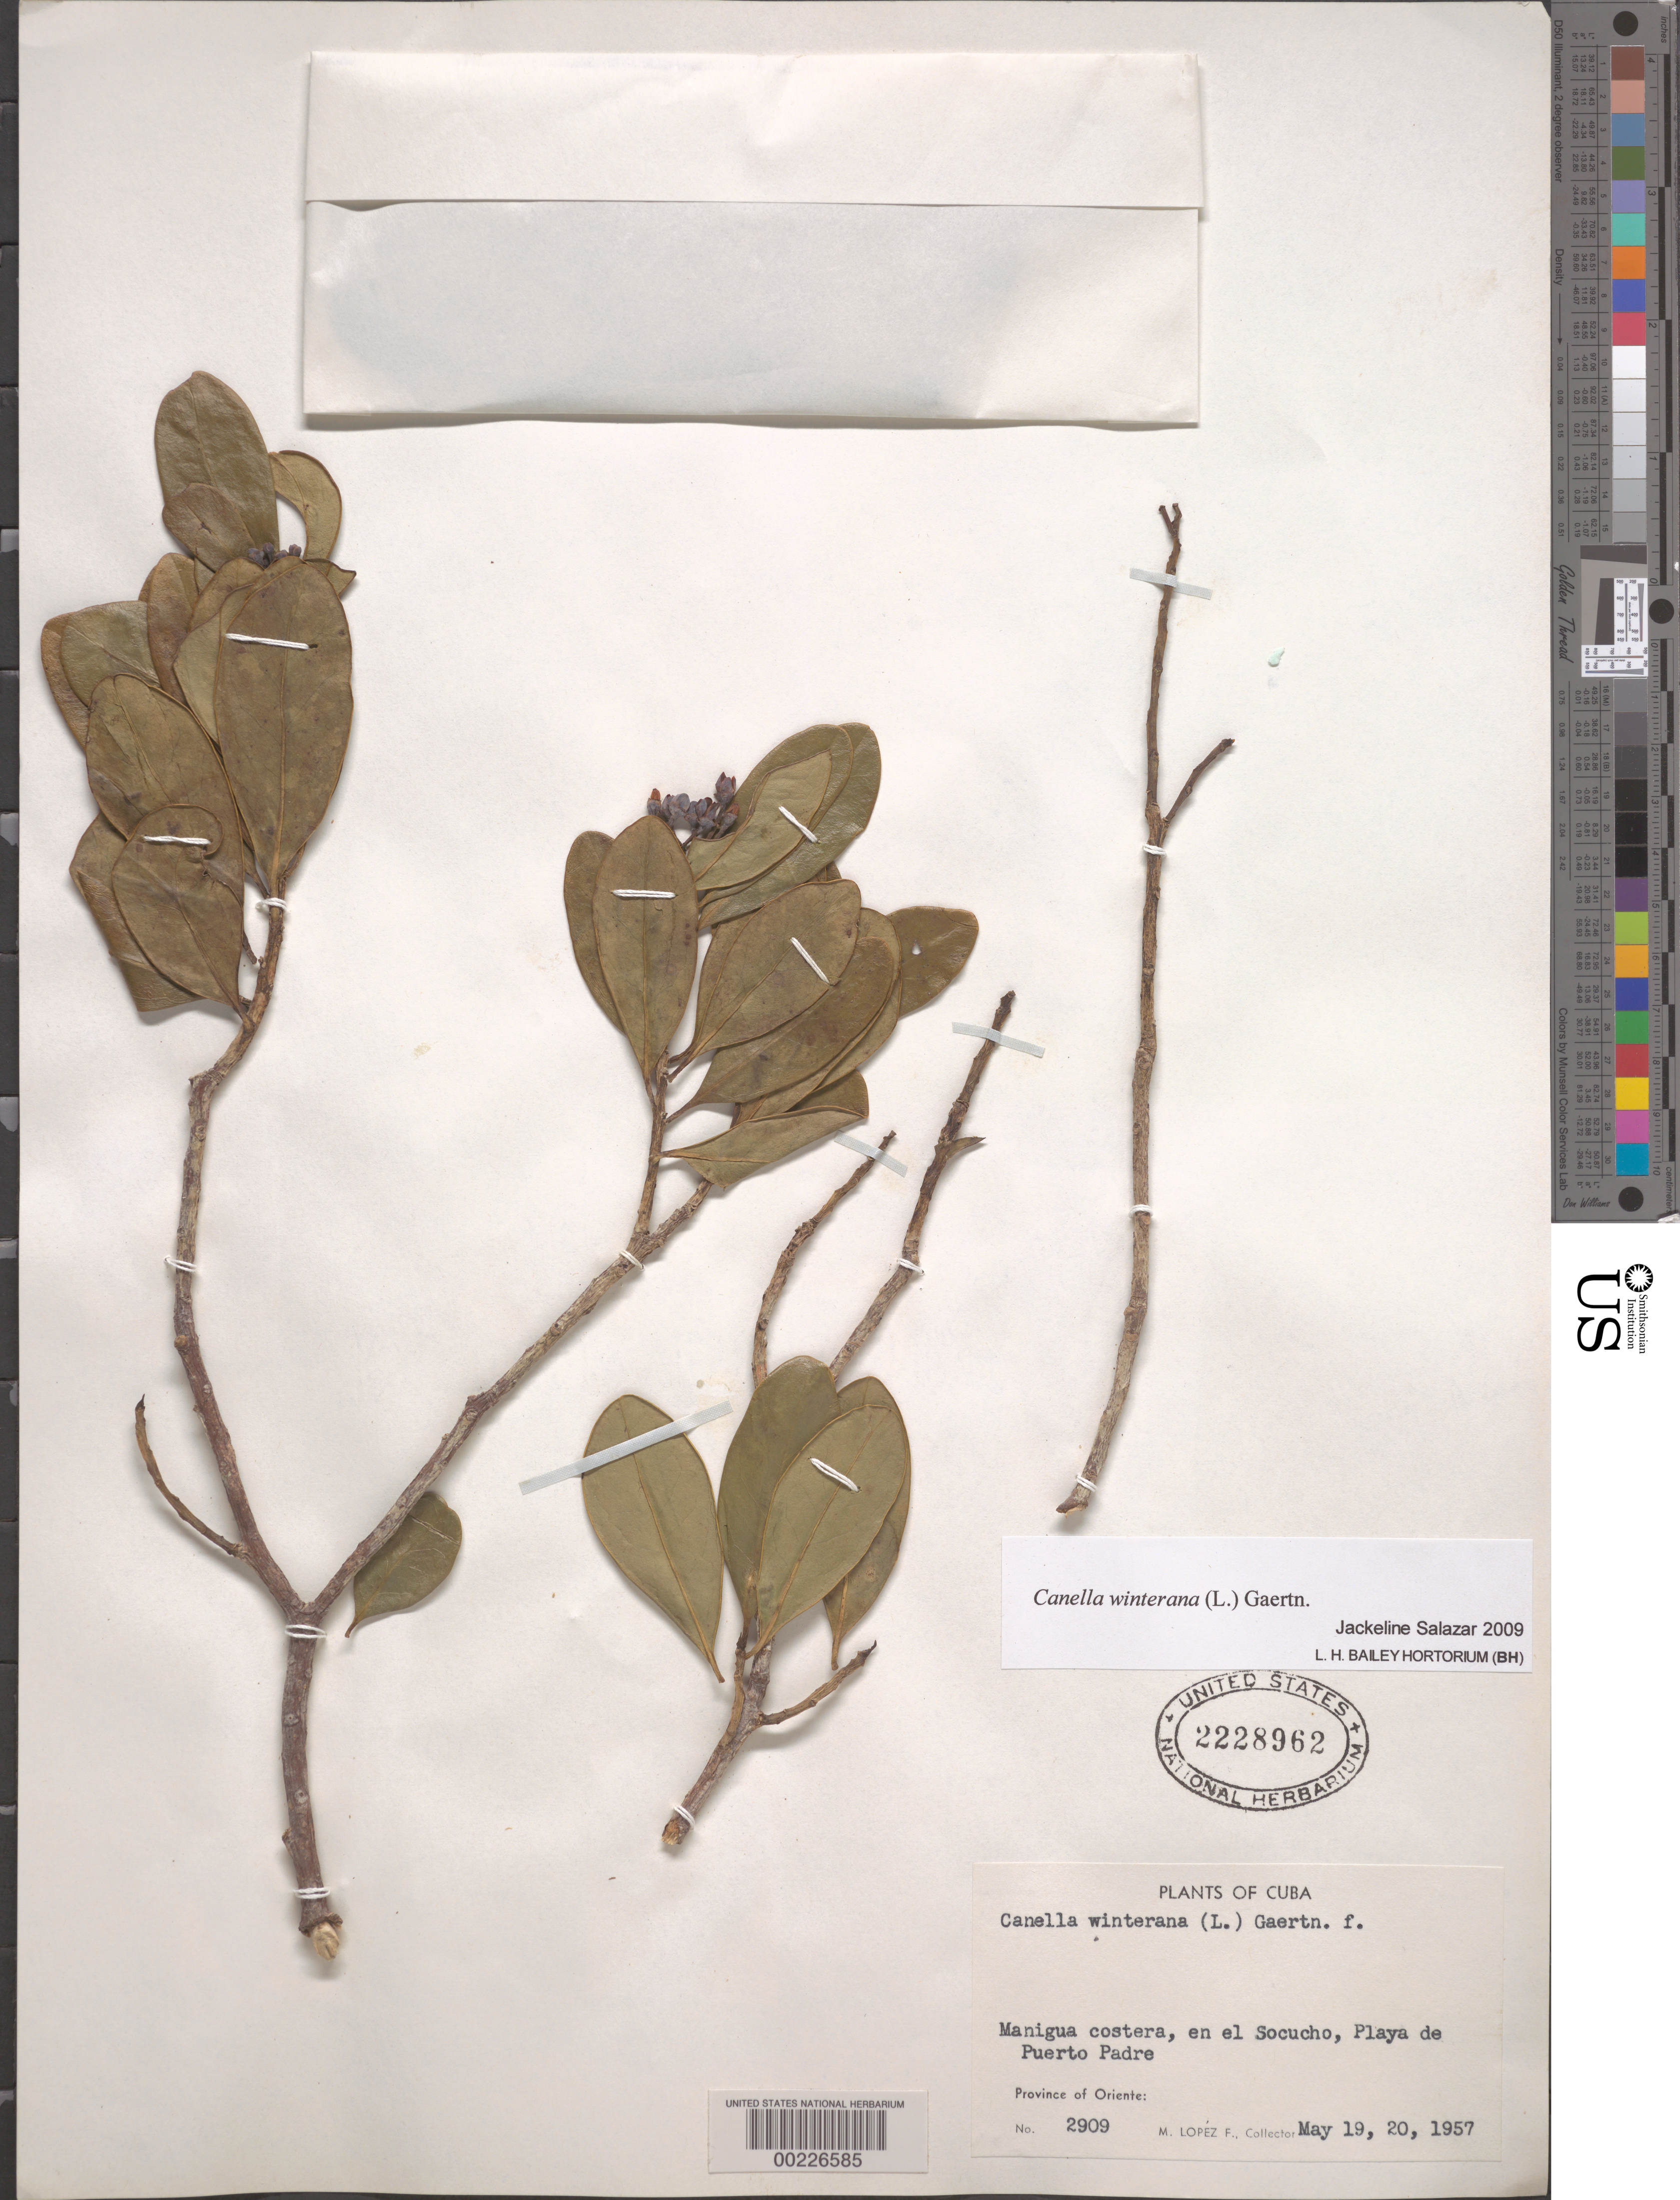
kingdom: Plantae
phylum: Tracheophyta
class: Magnoliopsida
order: Canellales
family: Canellaceae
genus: Canella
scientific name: Canella winterana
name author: (L.) Gaertn.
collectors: M. Lopez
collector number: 2909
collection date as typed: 19 May 1957 and 20 May 1957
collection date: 1957-05-19,1957-05-20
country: Cuba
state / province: Oriente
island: Greater Antilles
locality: In the socucho, playa de puerto padre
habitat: Coastal thicket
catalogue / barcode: US 2228962